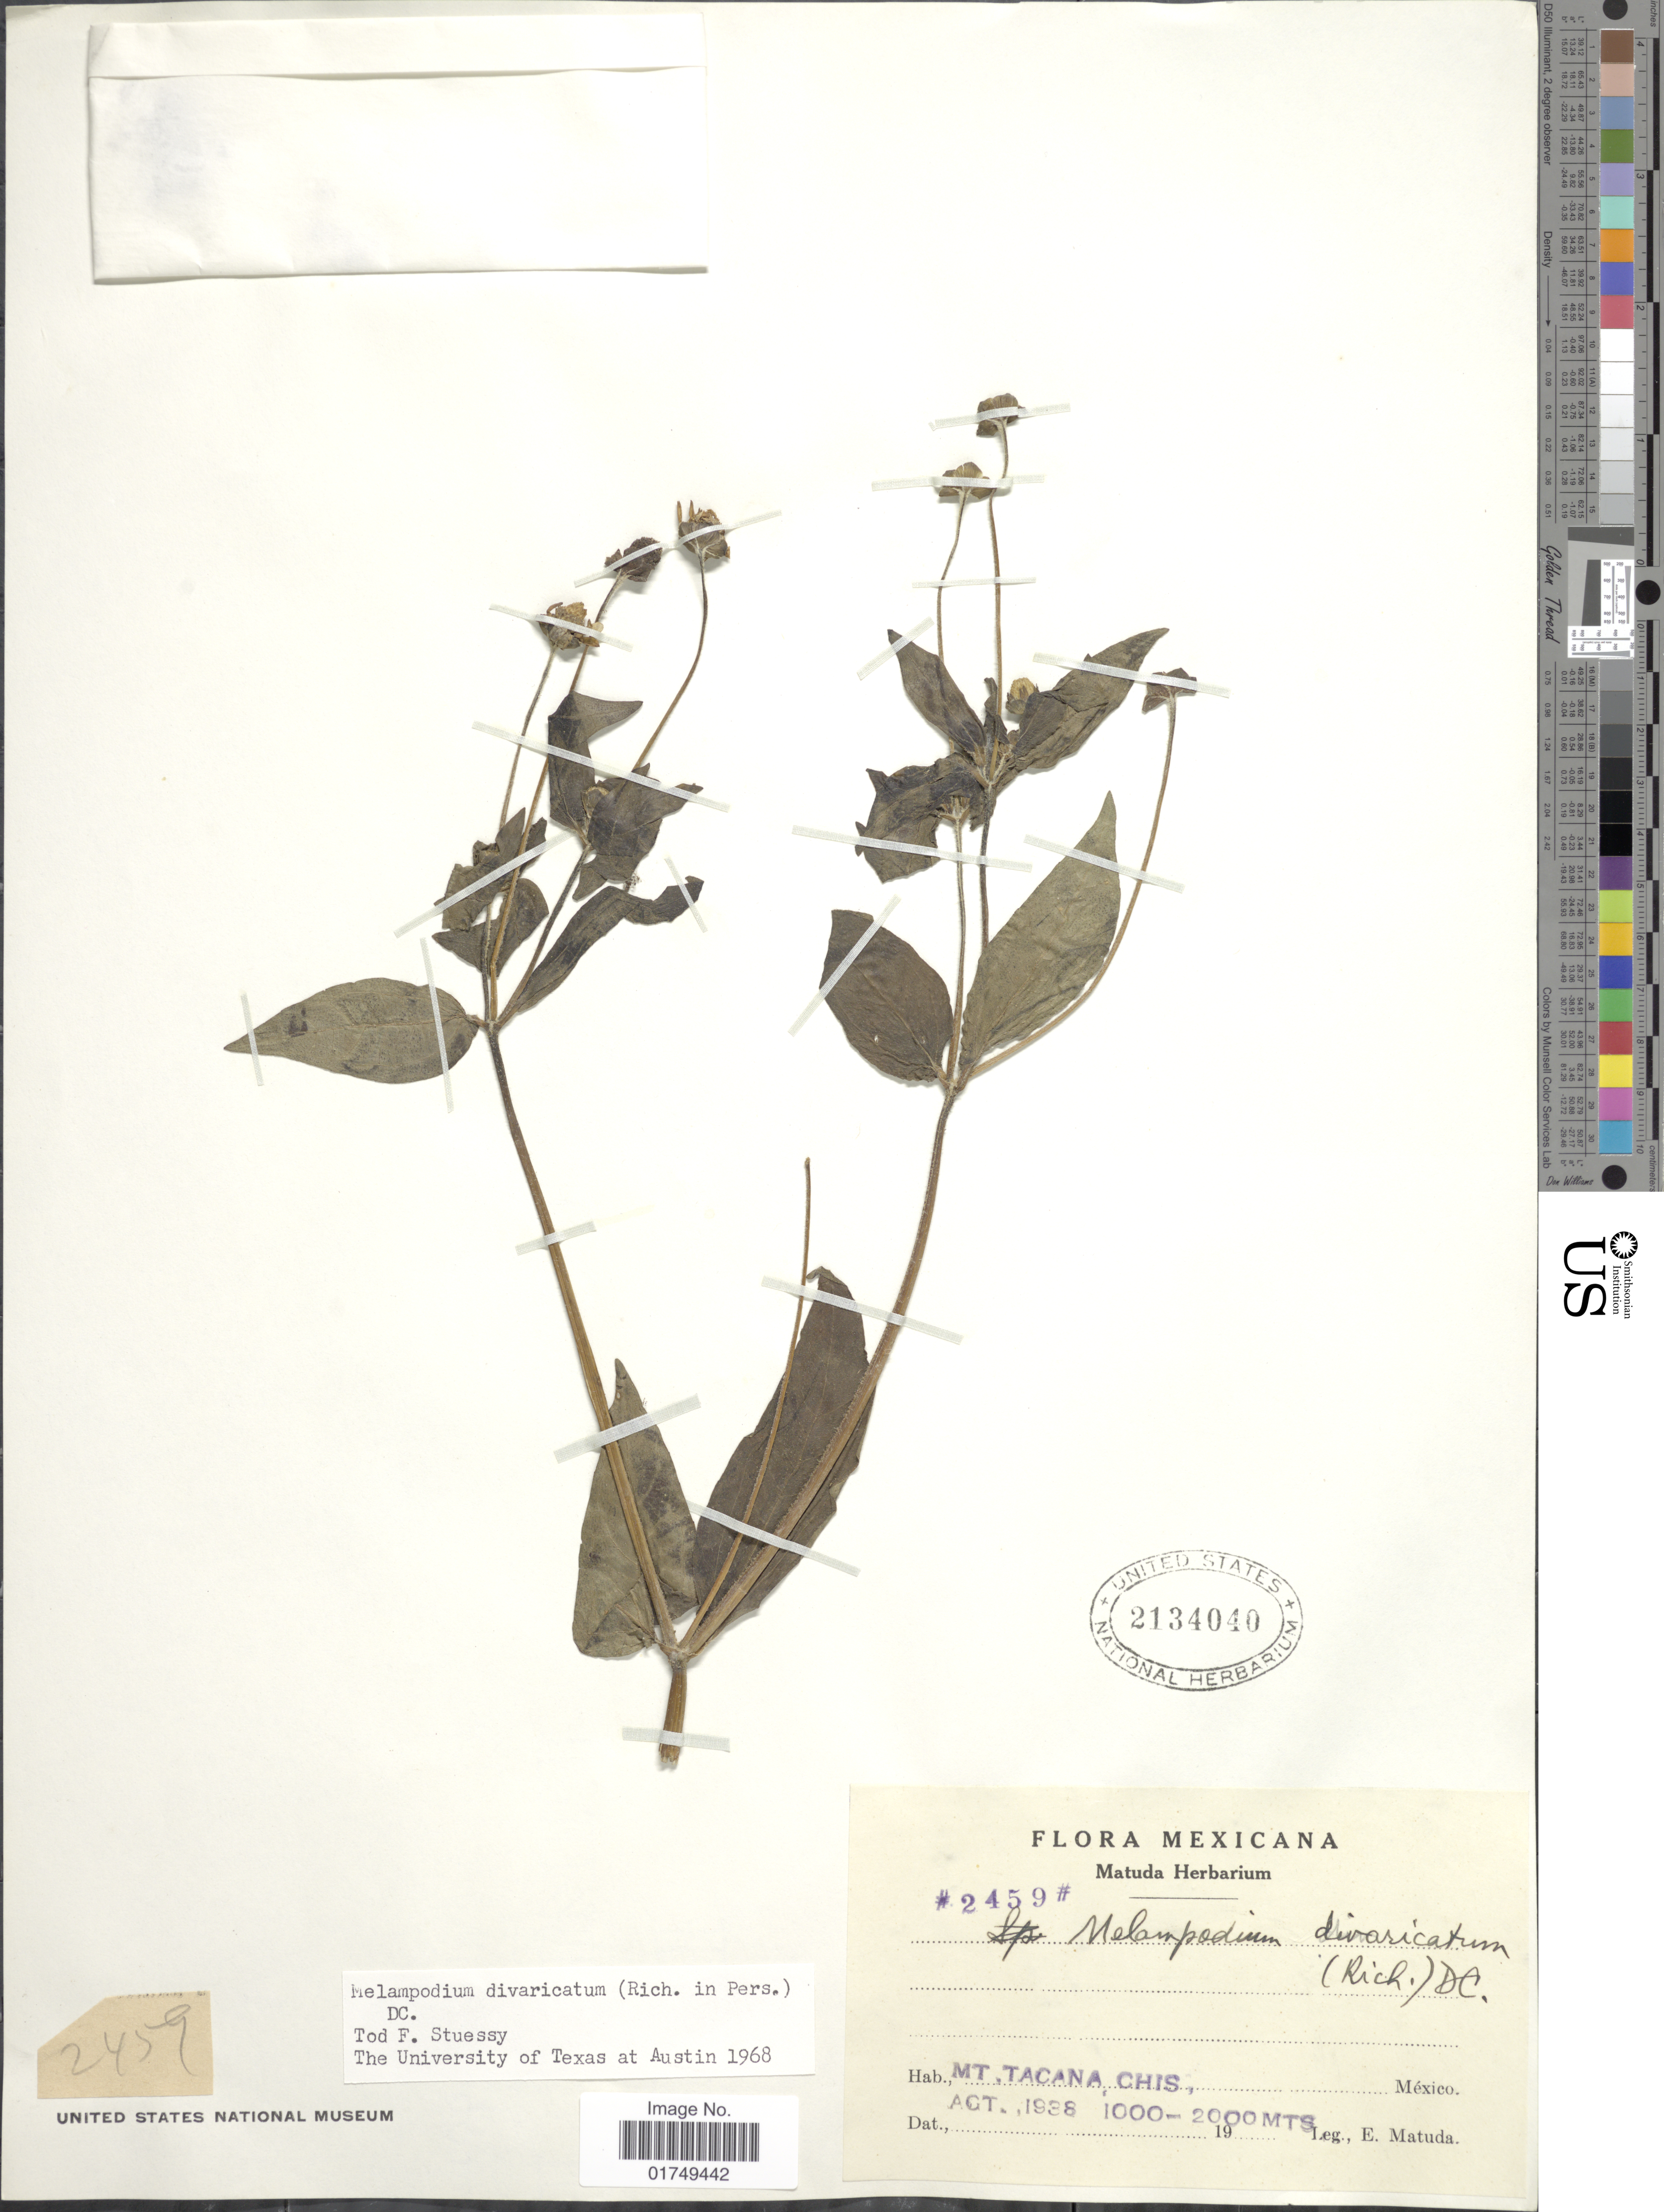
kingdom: Plantae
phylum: Tracheophyta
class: Magnoliopsida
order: Asterales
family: Asteraceae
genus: Melampodium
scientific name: Melampodium divaricatum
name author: (Rich.) DC.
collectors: E. Matuda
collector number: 2459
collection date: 1938-08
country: Mexico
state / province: Chiapas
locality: Mt. Tacana, Chis.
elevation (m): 1000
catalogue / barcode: US 2134040